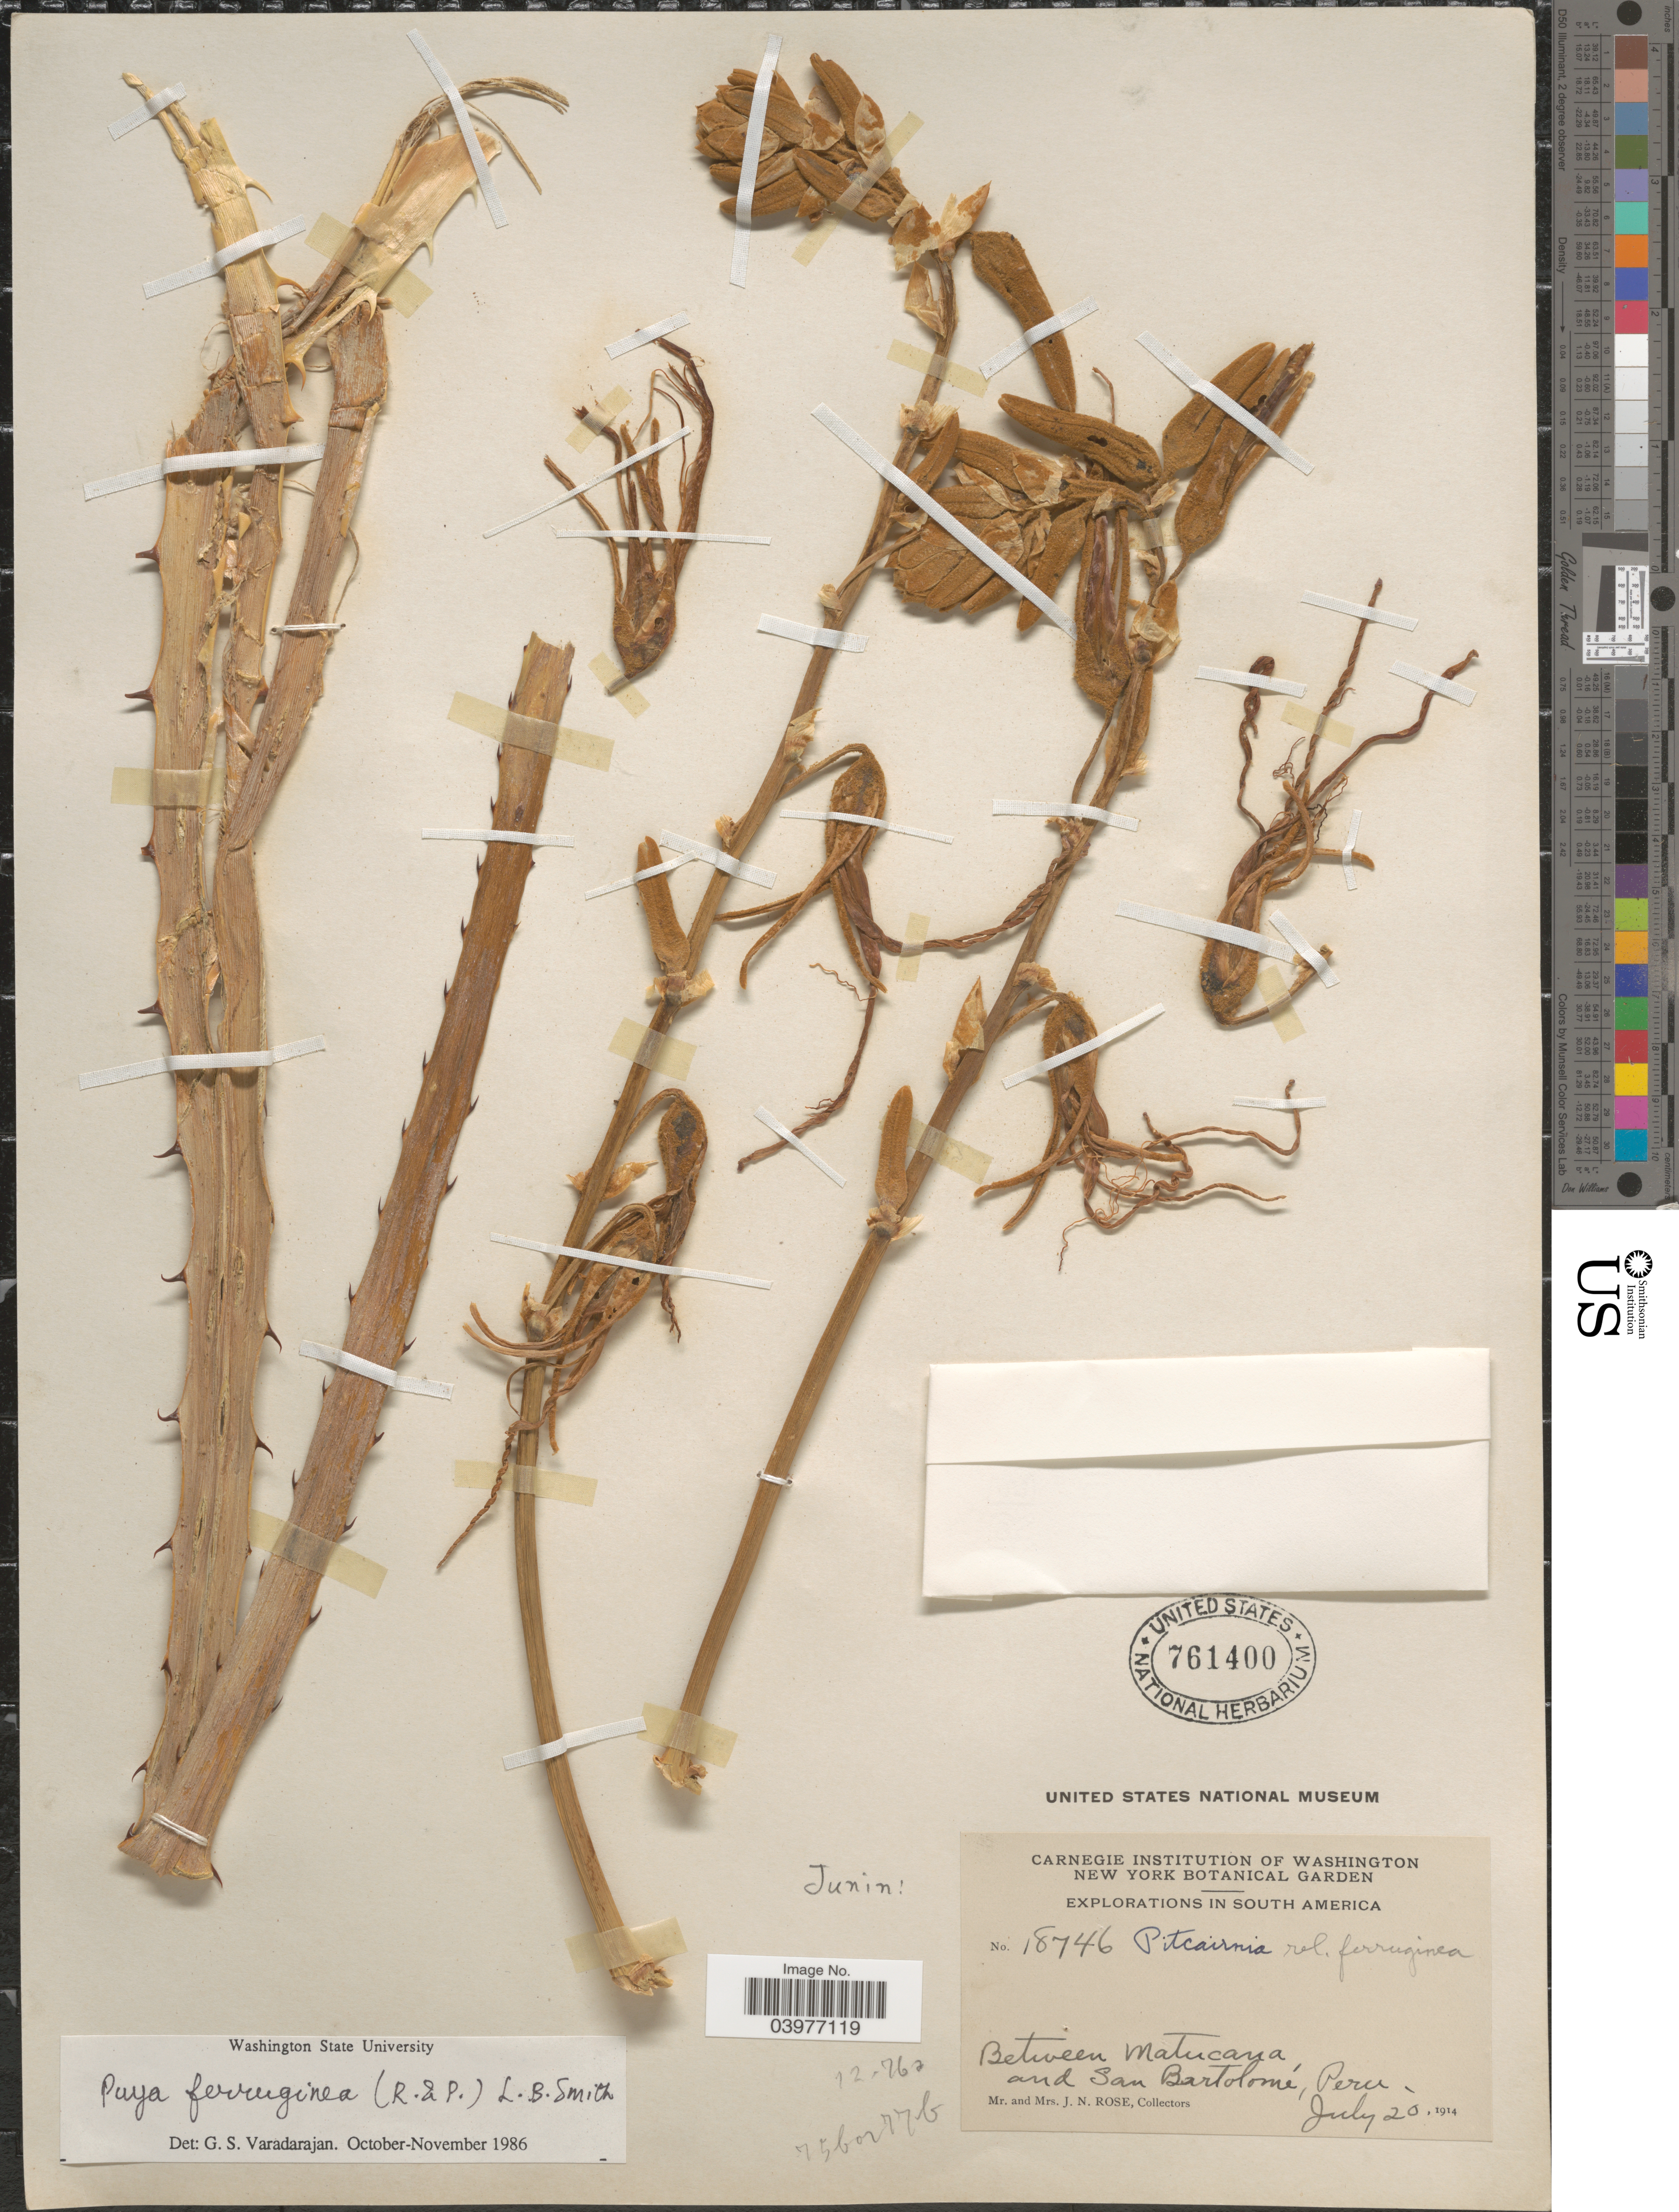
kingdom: Plantae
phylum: Tracheophyta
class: Liliopsida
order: Poales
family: Bromeliaceae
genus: Puya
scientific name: Puya ferruginea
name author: (Ruiz & Pav.) L.B. Sm.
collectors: J. N. Rose & L. B. Rose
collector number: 18746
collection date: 1914-07-20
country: Peru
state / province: Junín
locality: Between Matucana, and San Bartolomé.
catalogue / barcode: US 761400